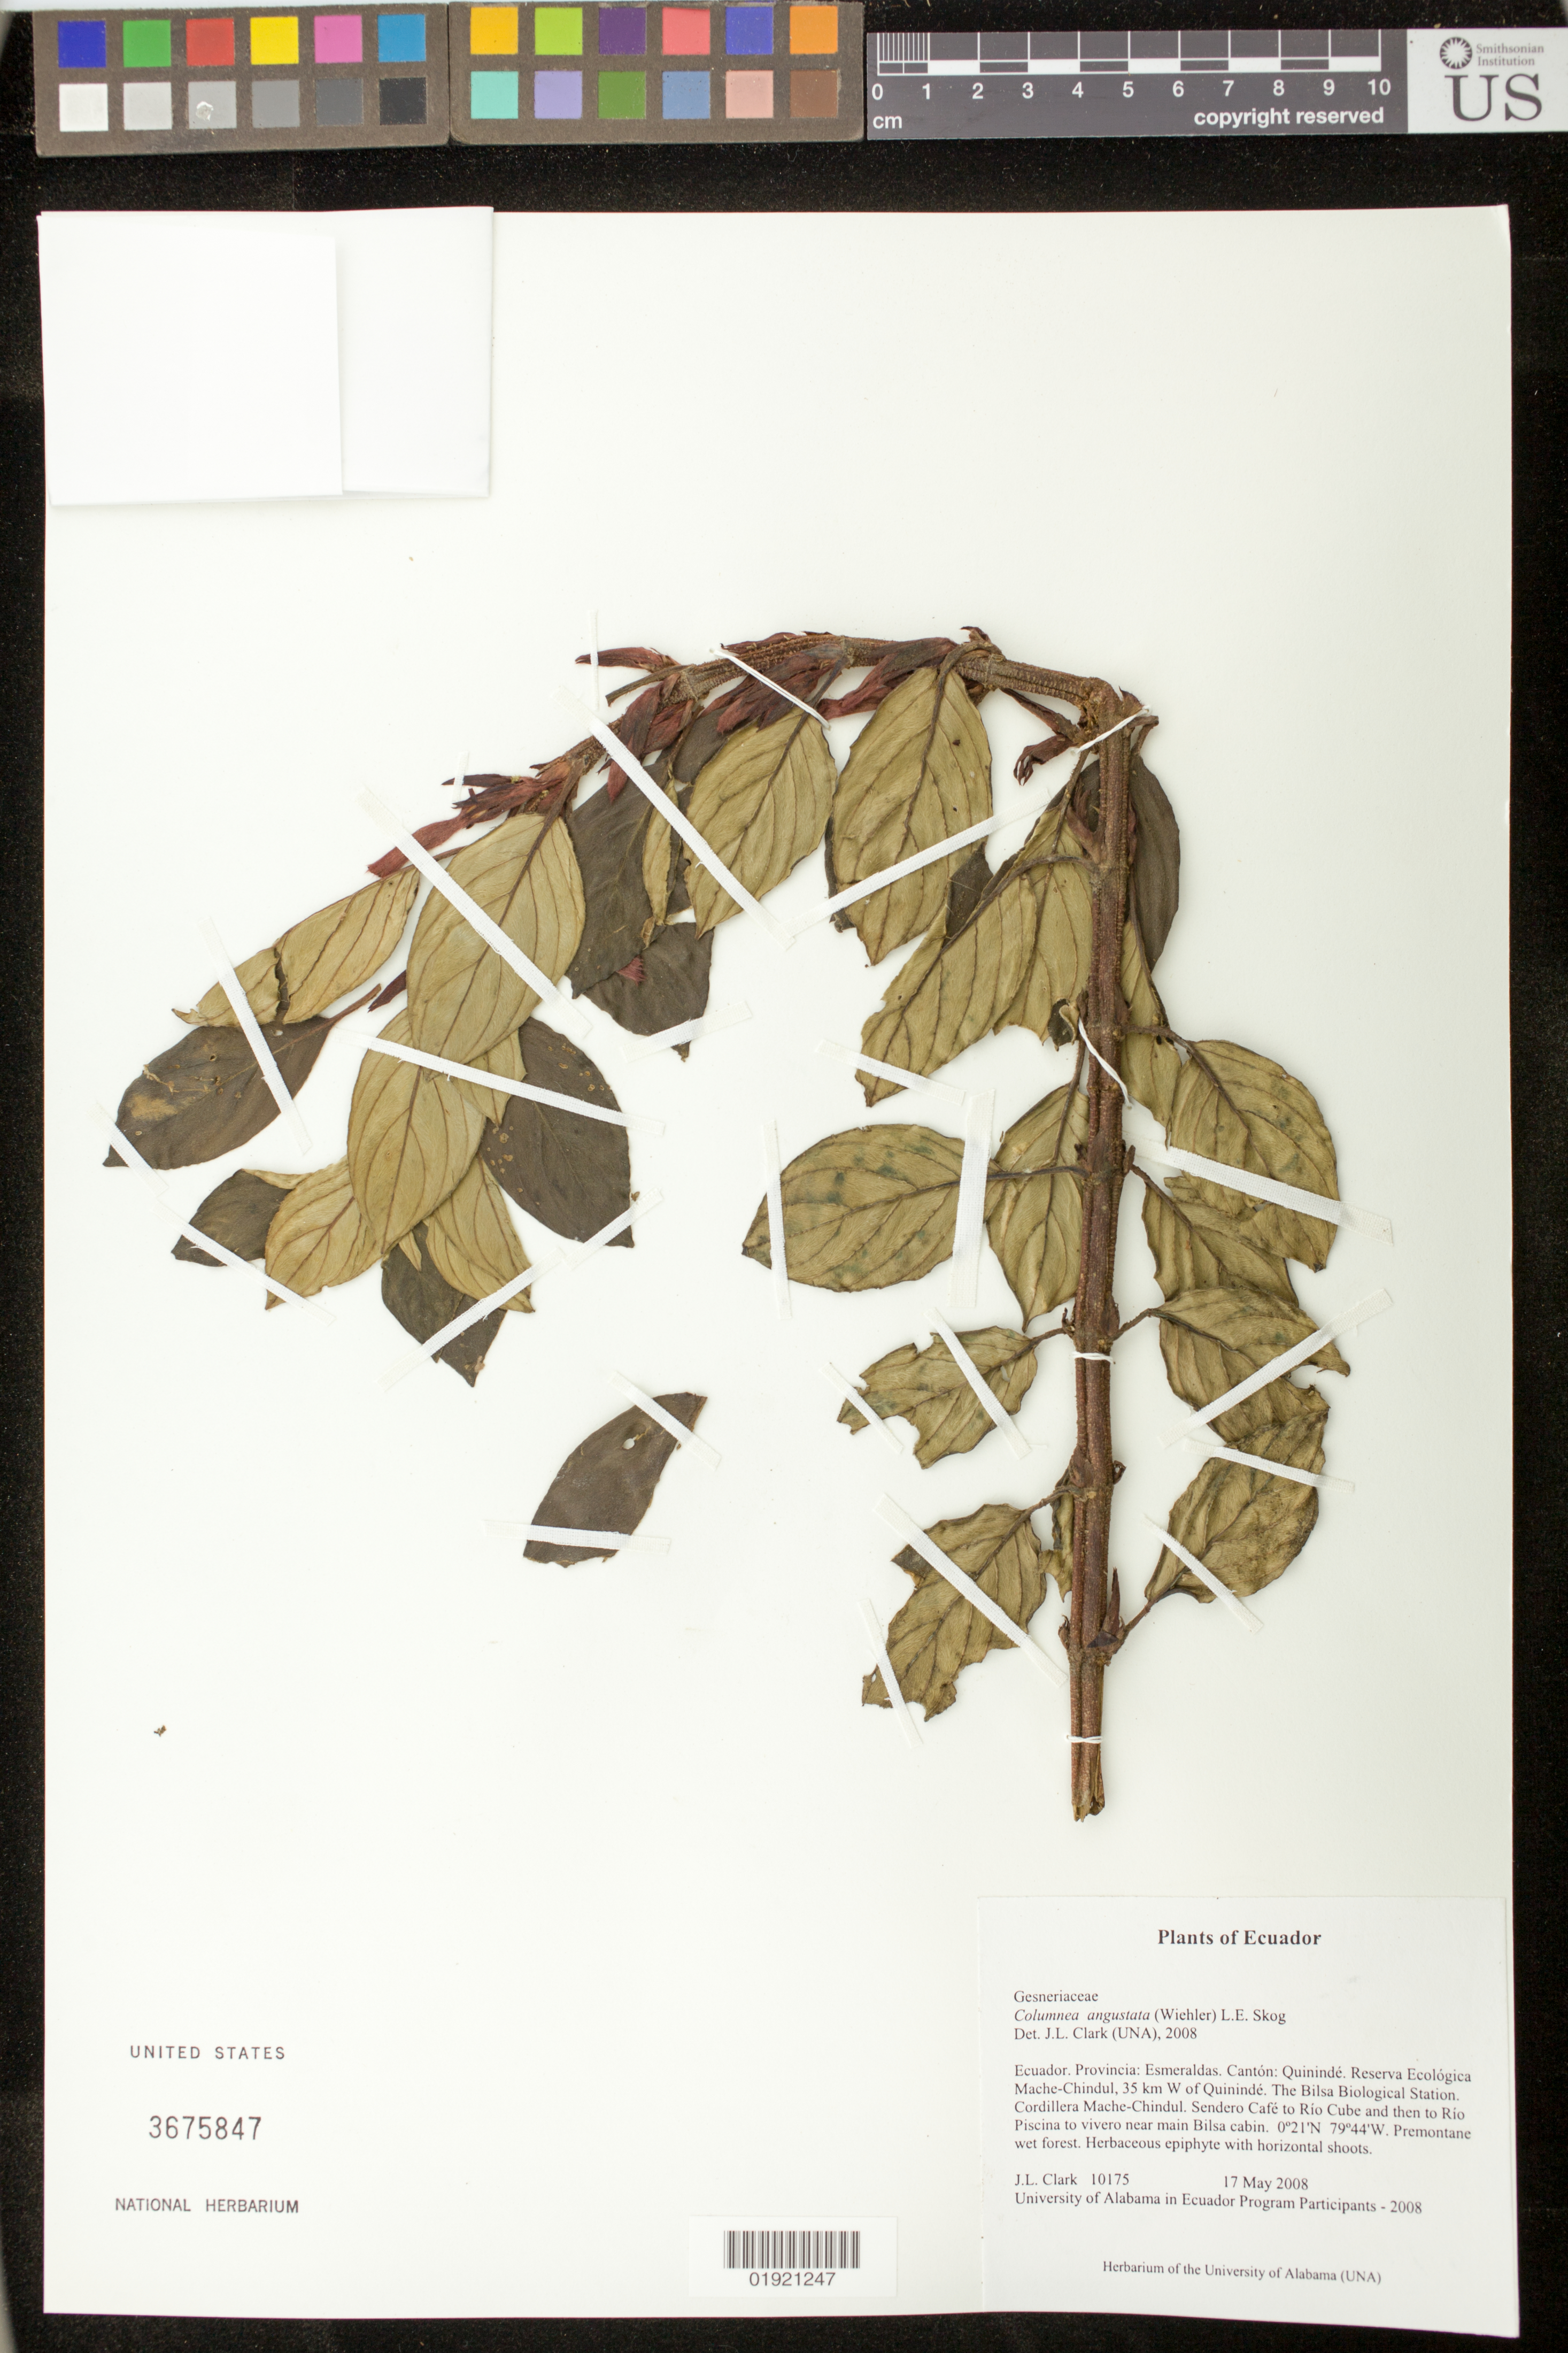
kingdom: Plantae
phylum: Tracheophyta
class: Magnoliopsida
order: Lamiales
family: Gesneriaceae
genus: Columnea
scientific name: Columnea angustata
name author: (Wiehler) L.E. Skog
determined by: Clark, J. L.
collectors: J. L. Clark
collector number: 10175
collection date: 2008-05-17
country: Ecuador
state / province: Esmeraldas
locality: Canton: Quininde. Reserva Ecologica Mache-Chindul, 35 km W of Quininde. The Bilsa Biological Station. Cordillera Mache-Chindul. Sendero Cafe to Rio Cube and then to Rio Piscina to vivero near main Bilsa cabin.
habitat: Premontane wet forest.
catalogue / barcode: US 3675847